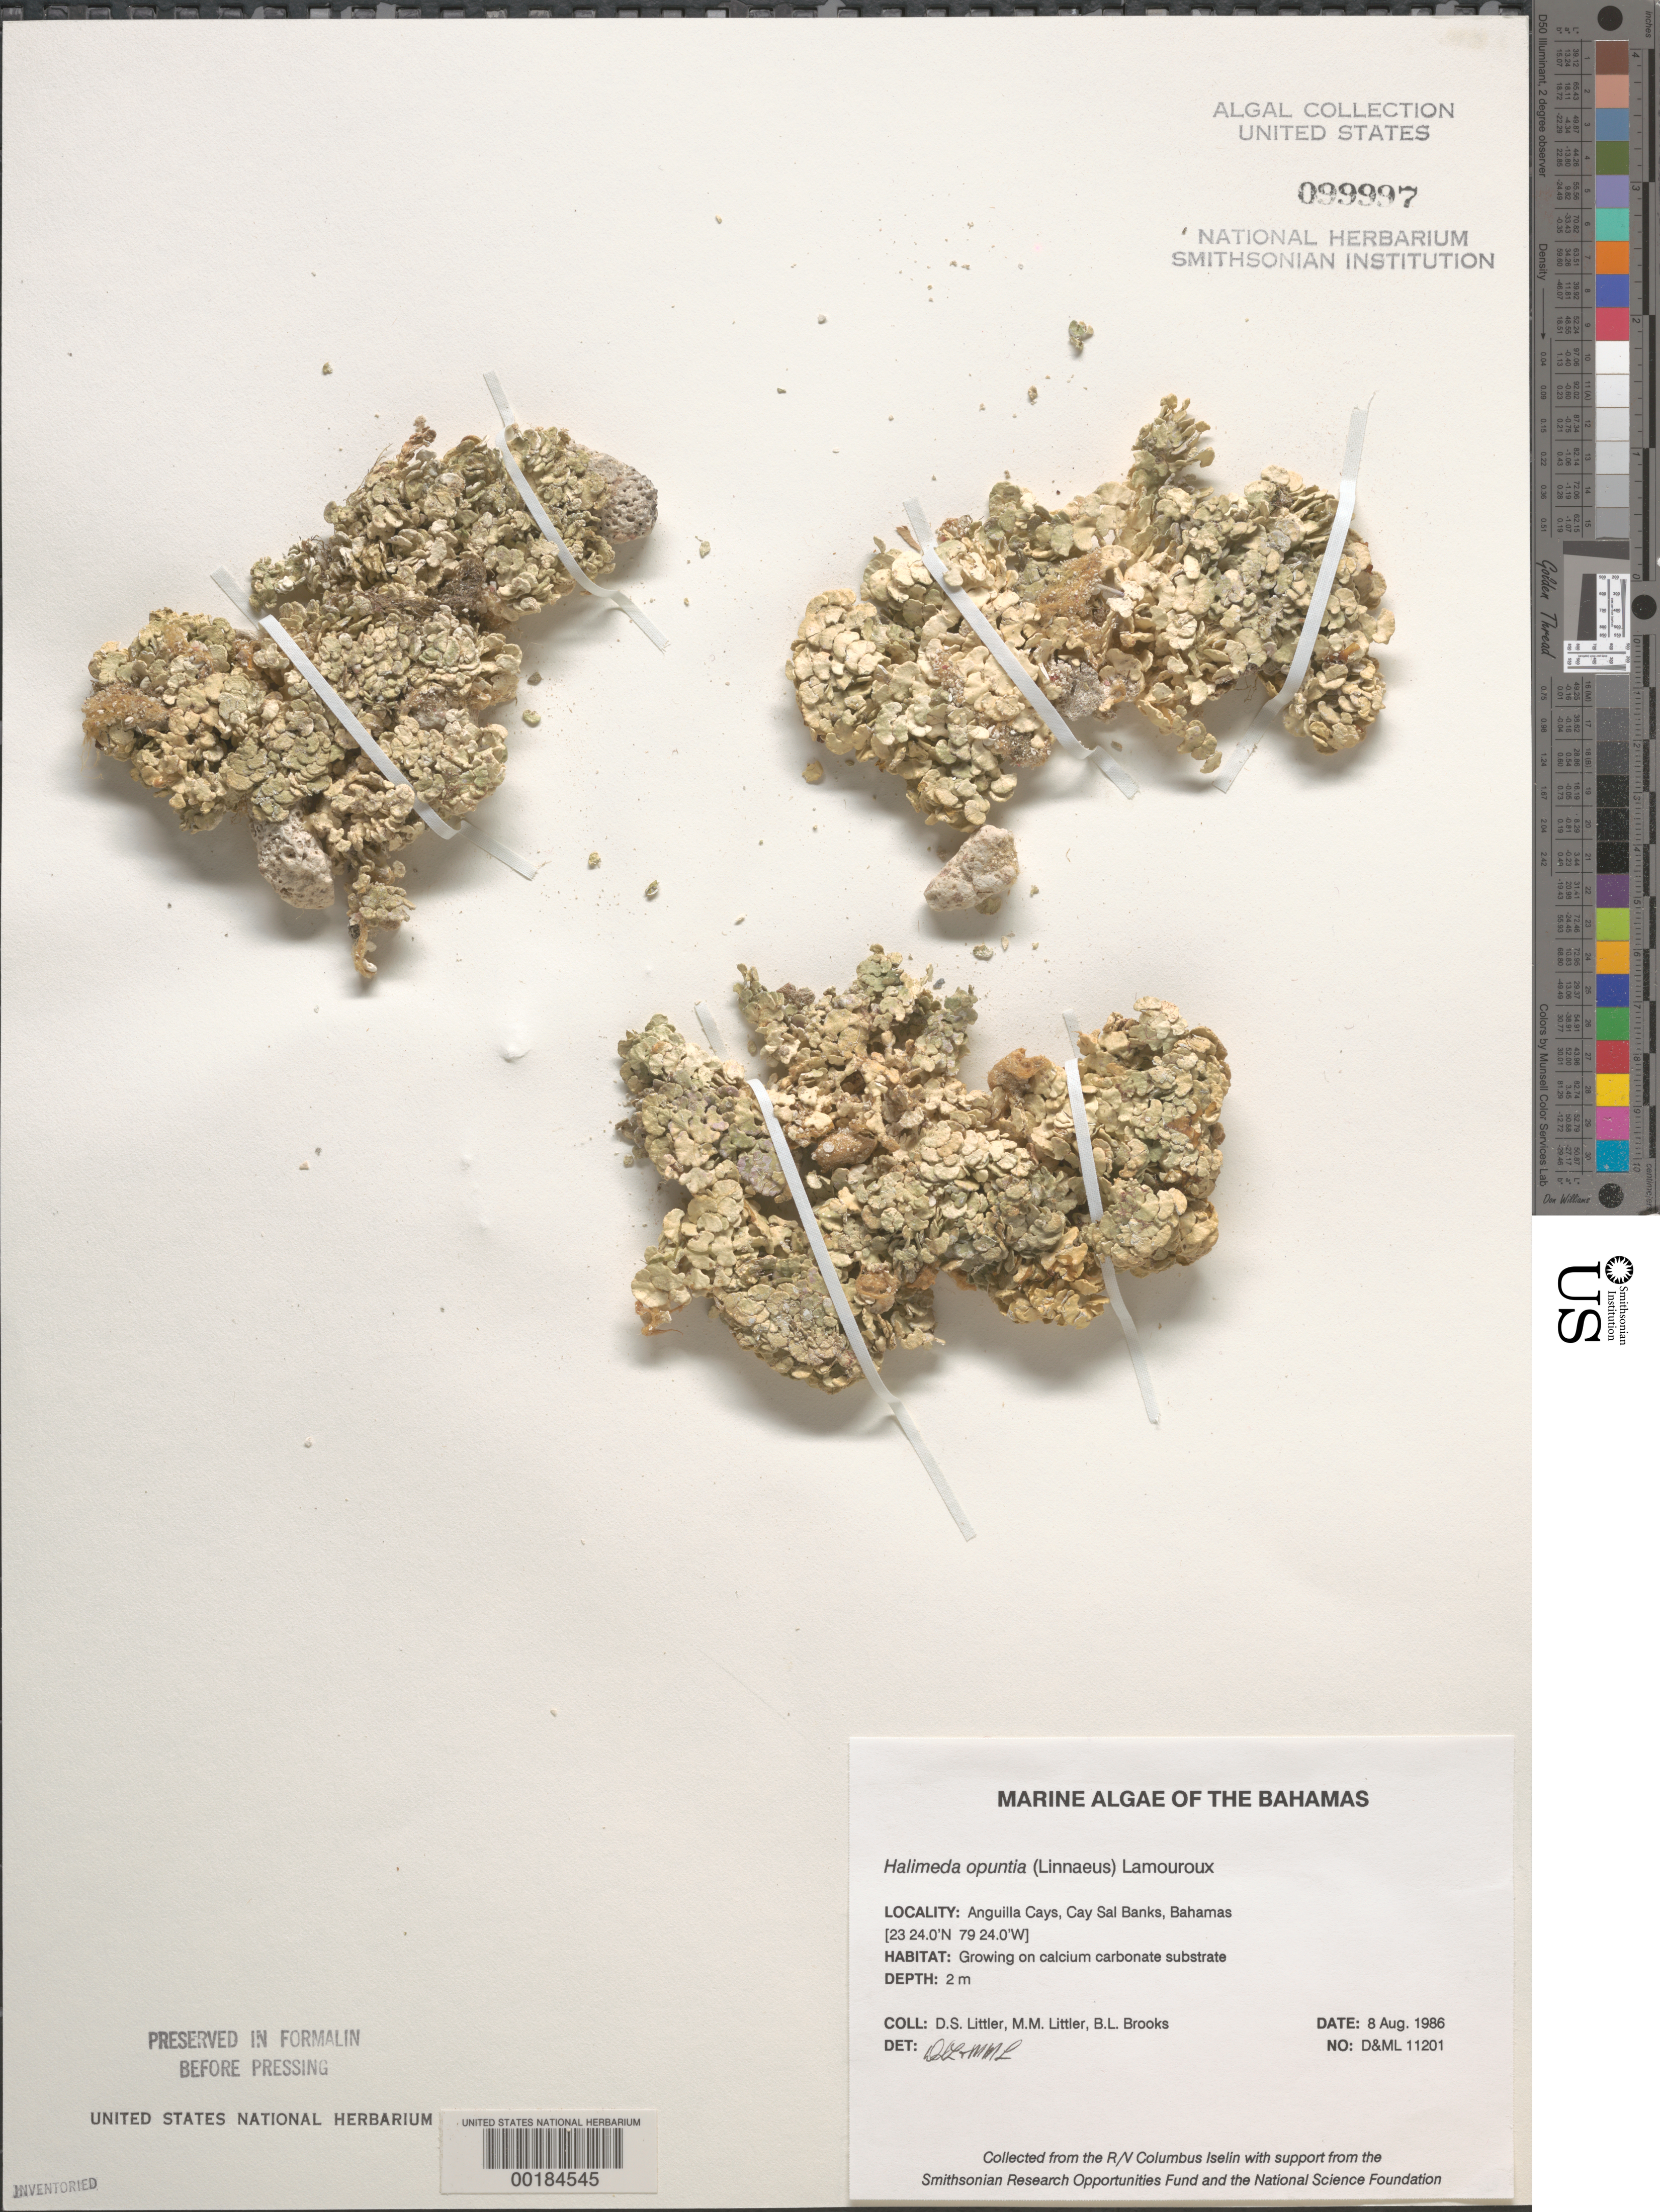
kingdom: Plantae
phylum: Chlorophyta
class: Ulvophyceae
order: Bryopsidales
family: Halimedaceae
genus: Halimeda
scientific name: Halimeda opuntia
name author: (L.) J.V.Lamouroux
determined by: Littler, D. S.; Littler, M. M.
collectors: D. S. Littler, M. M. Littler & B. Brooks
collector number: D&ML 11201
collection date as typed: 08 Aug 1986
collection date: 1986-08-08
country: Bahamas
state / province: Bimini Banks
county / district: Bimini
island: Anguilla Cays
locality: Cay Sal Banks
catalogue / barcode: US 99997